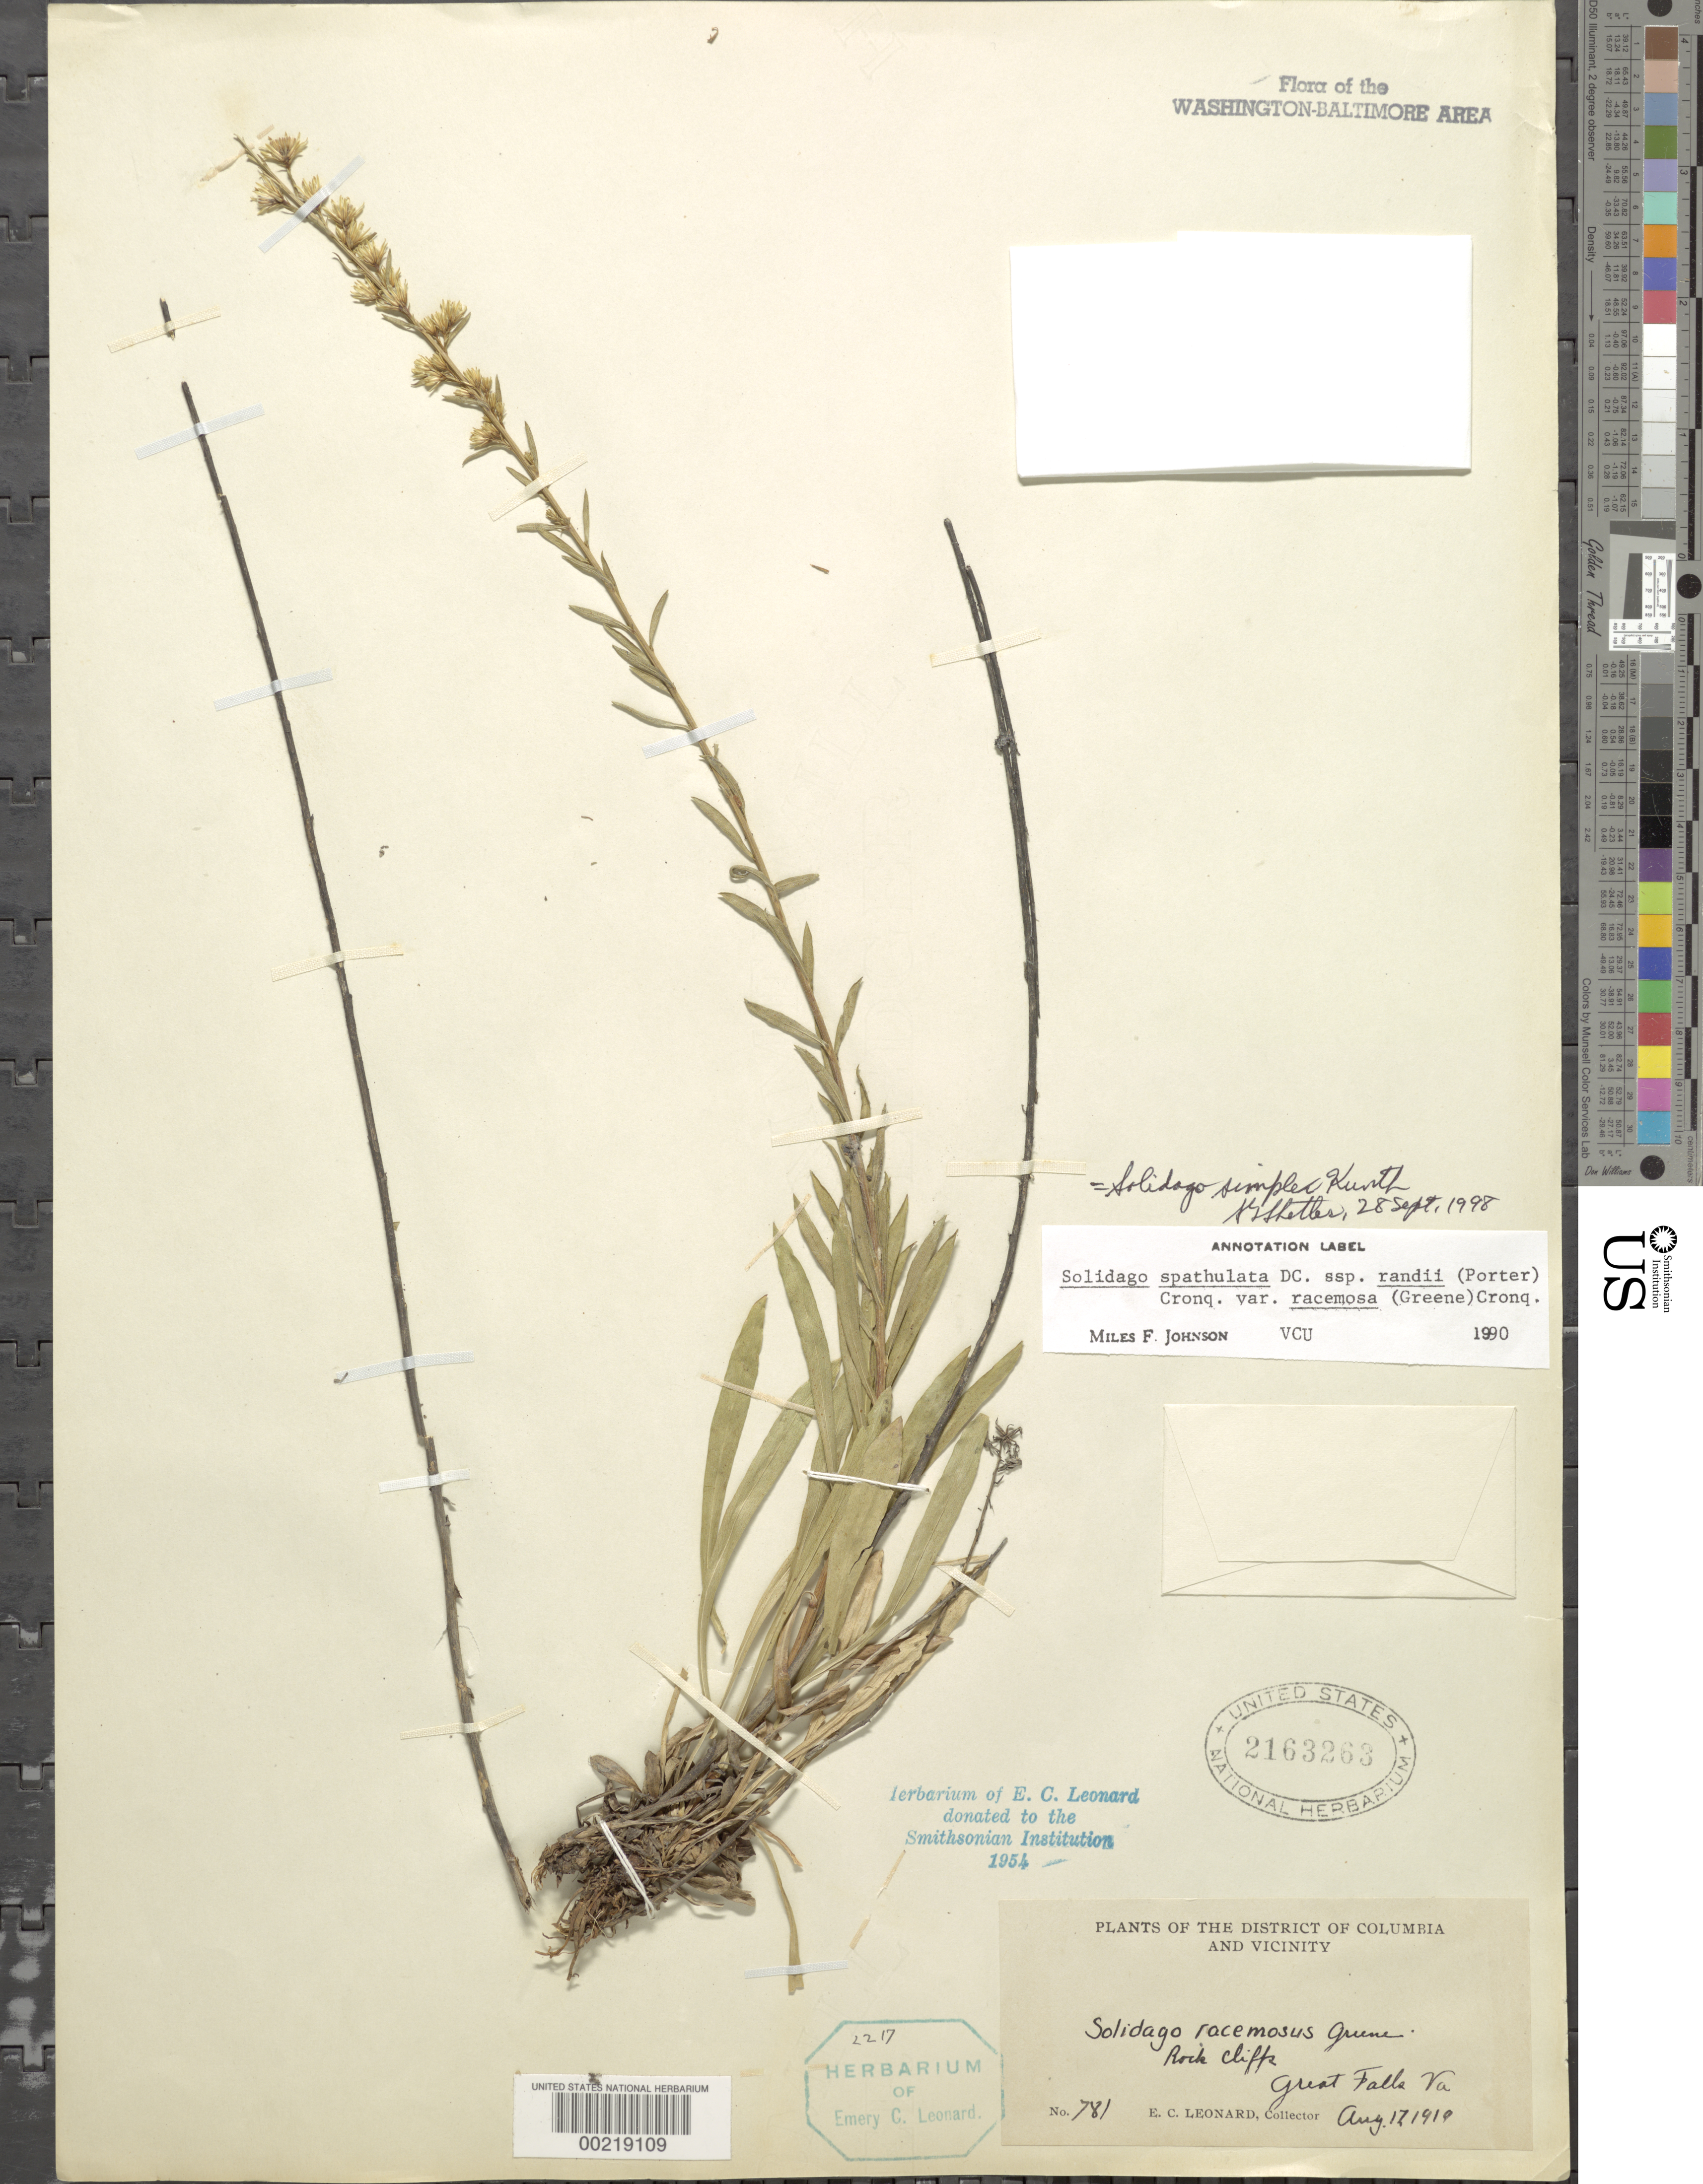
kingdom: Plantae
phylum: Tracheophyta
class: Magnoliopsida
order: Asterales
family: Asteraceae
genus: Solidago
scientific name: Solidago simplex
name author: Kunth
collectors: E. C. Leonard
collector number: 781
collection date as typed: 17 Aug 1919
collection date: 1919-08-17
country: United States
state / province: Virginia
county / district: Fairfax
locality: Great Falls C. & O. Canal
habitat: Rock cliffs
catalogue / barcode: US 2163263